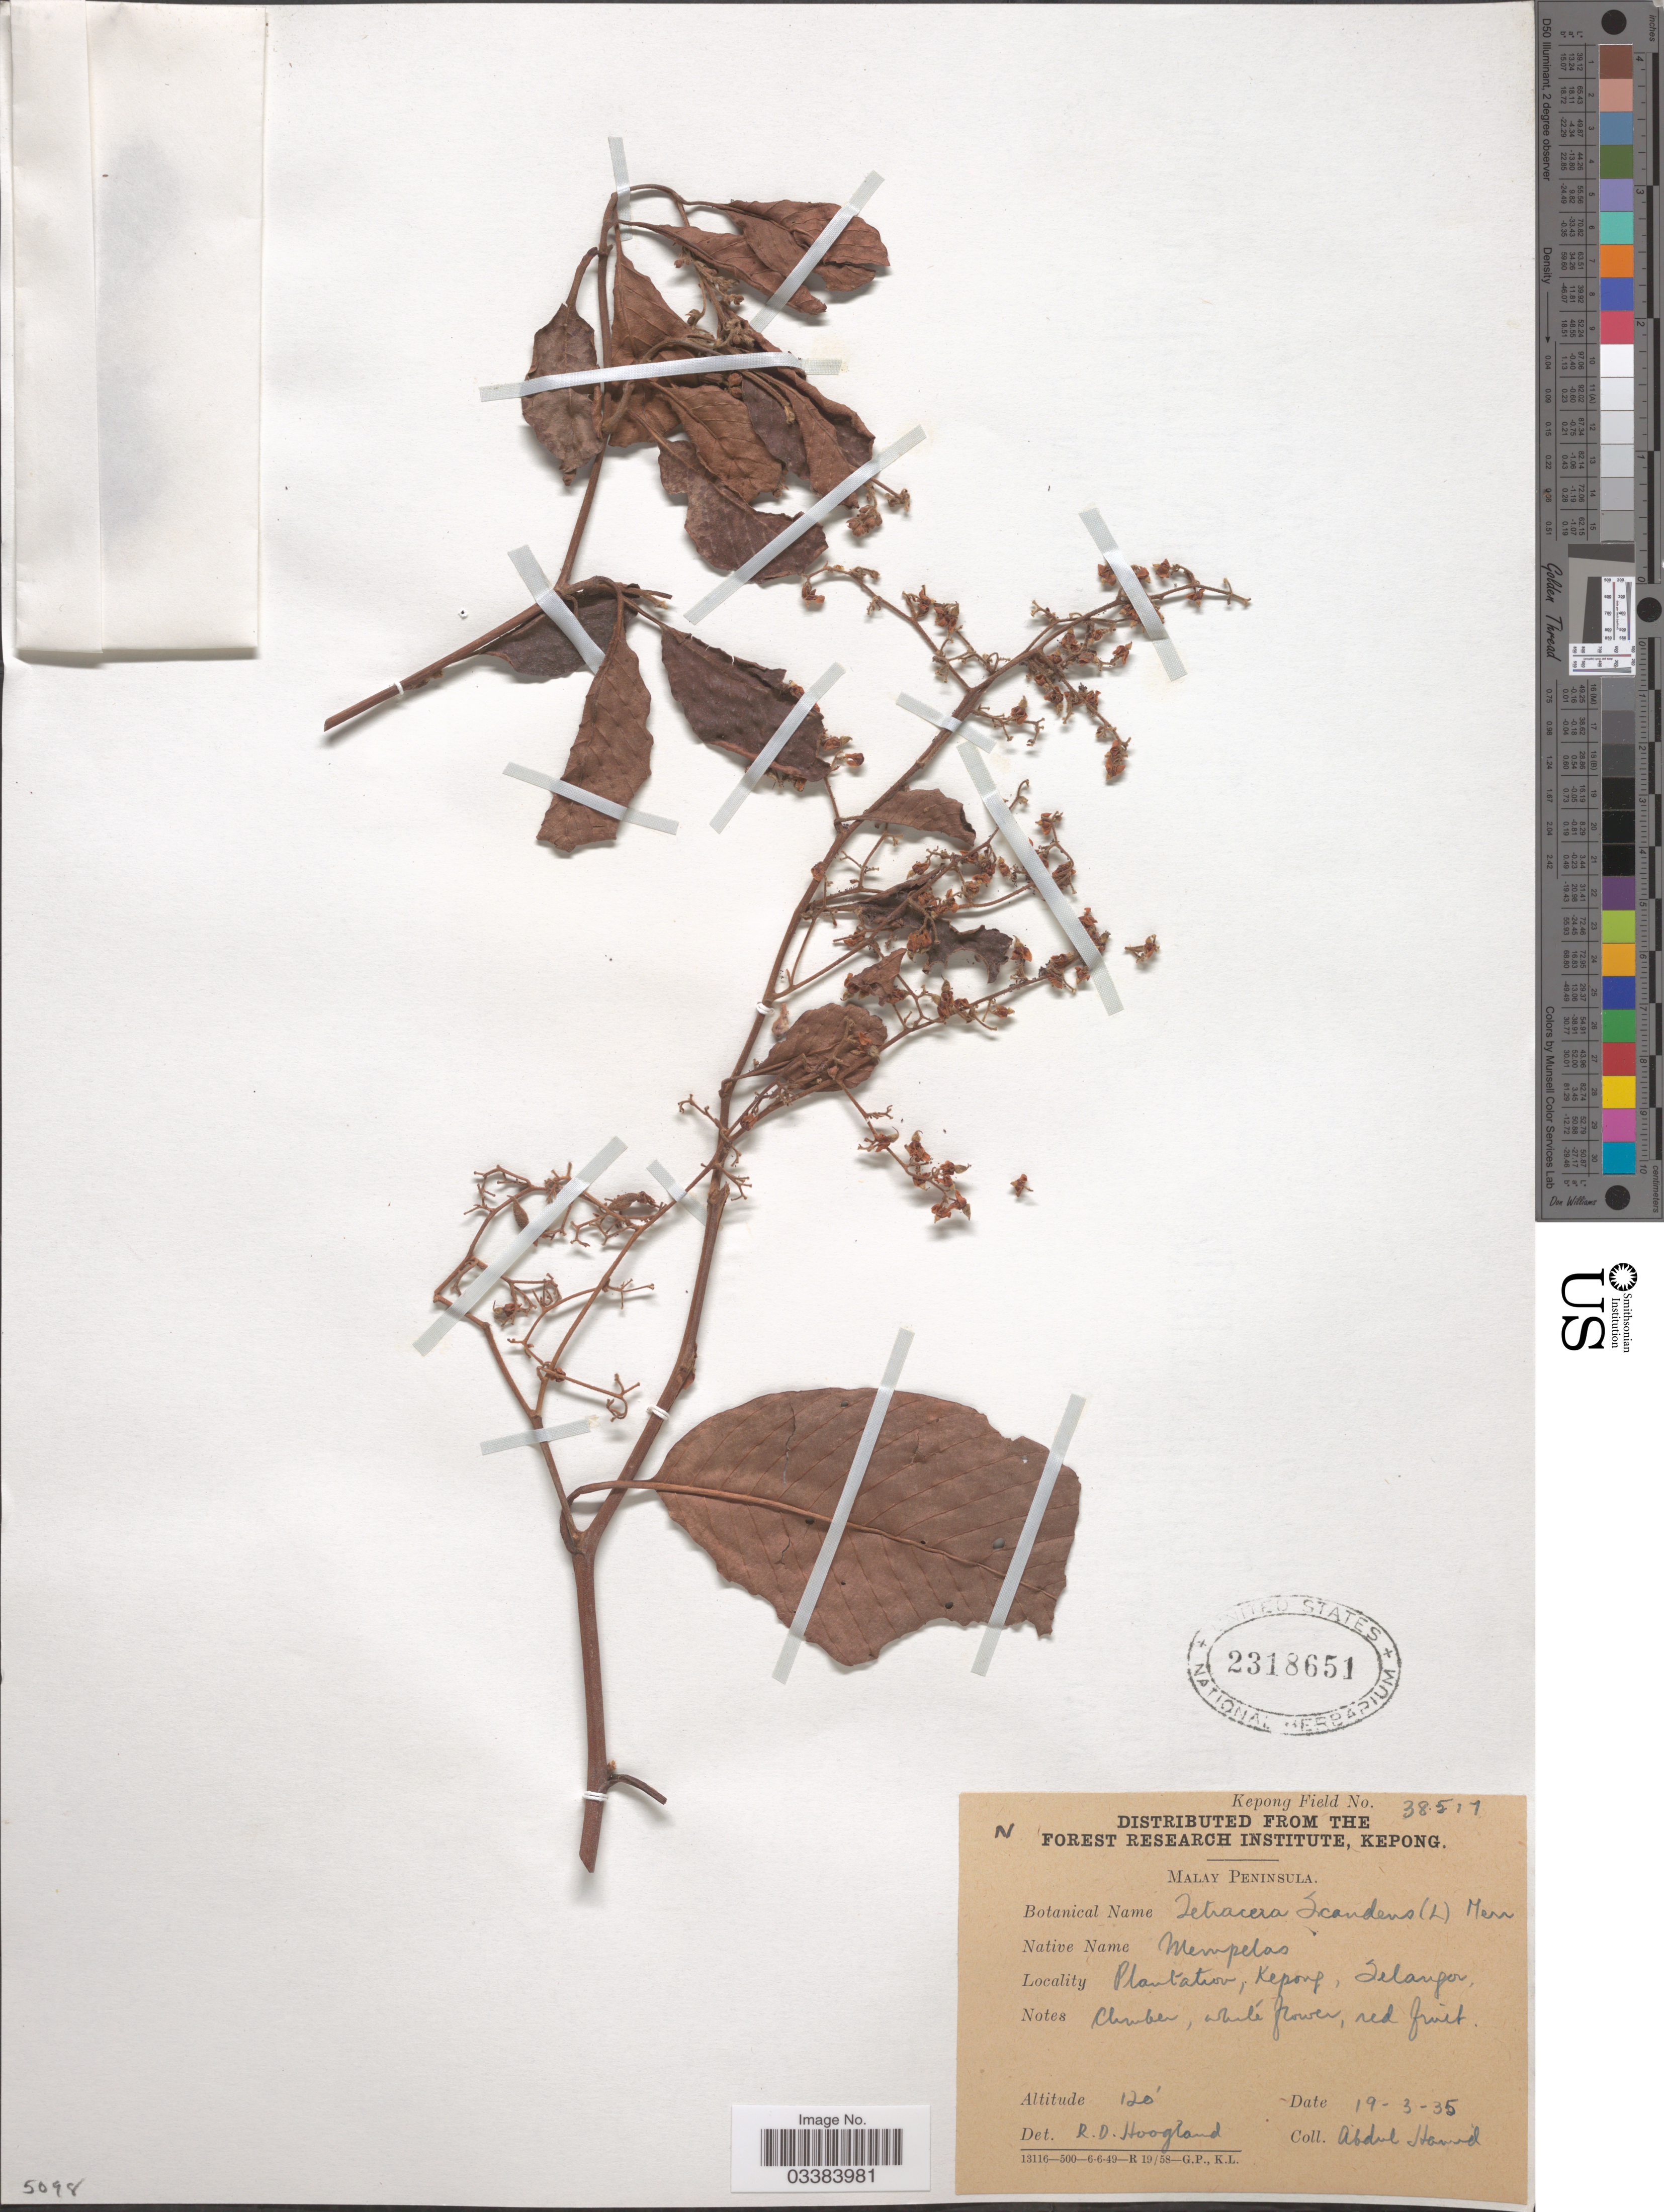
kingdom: Plantae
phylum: Tracheophyta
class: Magnoliopsida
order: Dilleniales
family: Dilleniaceae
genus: Tetracera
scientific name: Tetracera scandens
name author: (L.) Merr.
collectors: A. Hamid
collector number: Kepong Field 38517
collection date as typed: Transcribed d/m/y: 19/3/35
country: Malaysia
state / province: Selangor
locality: Malay Peninsula. Plantation, Kepong.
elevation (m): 37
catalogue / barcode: US 2318651